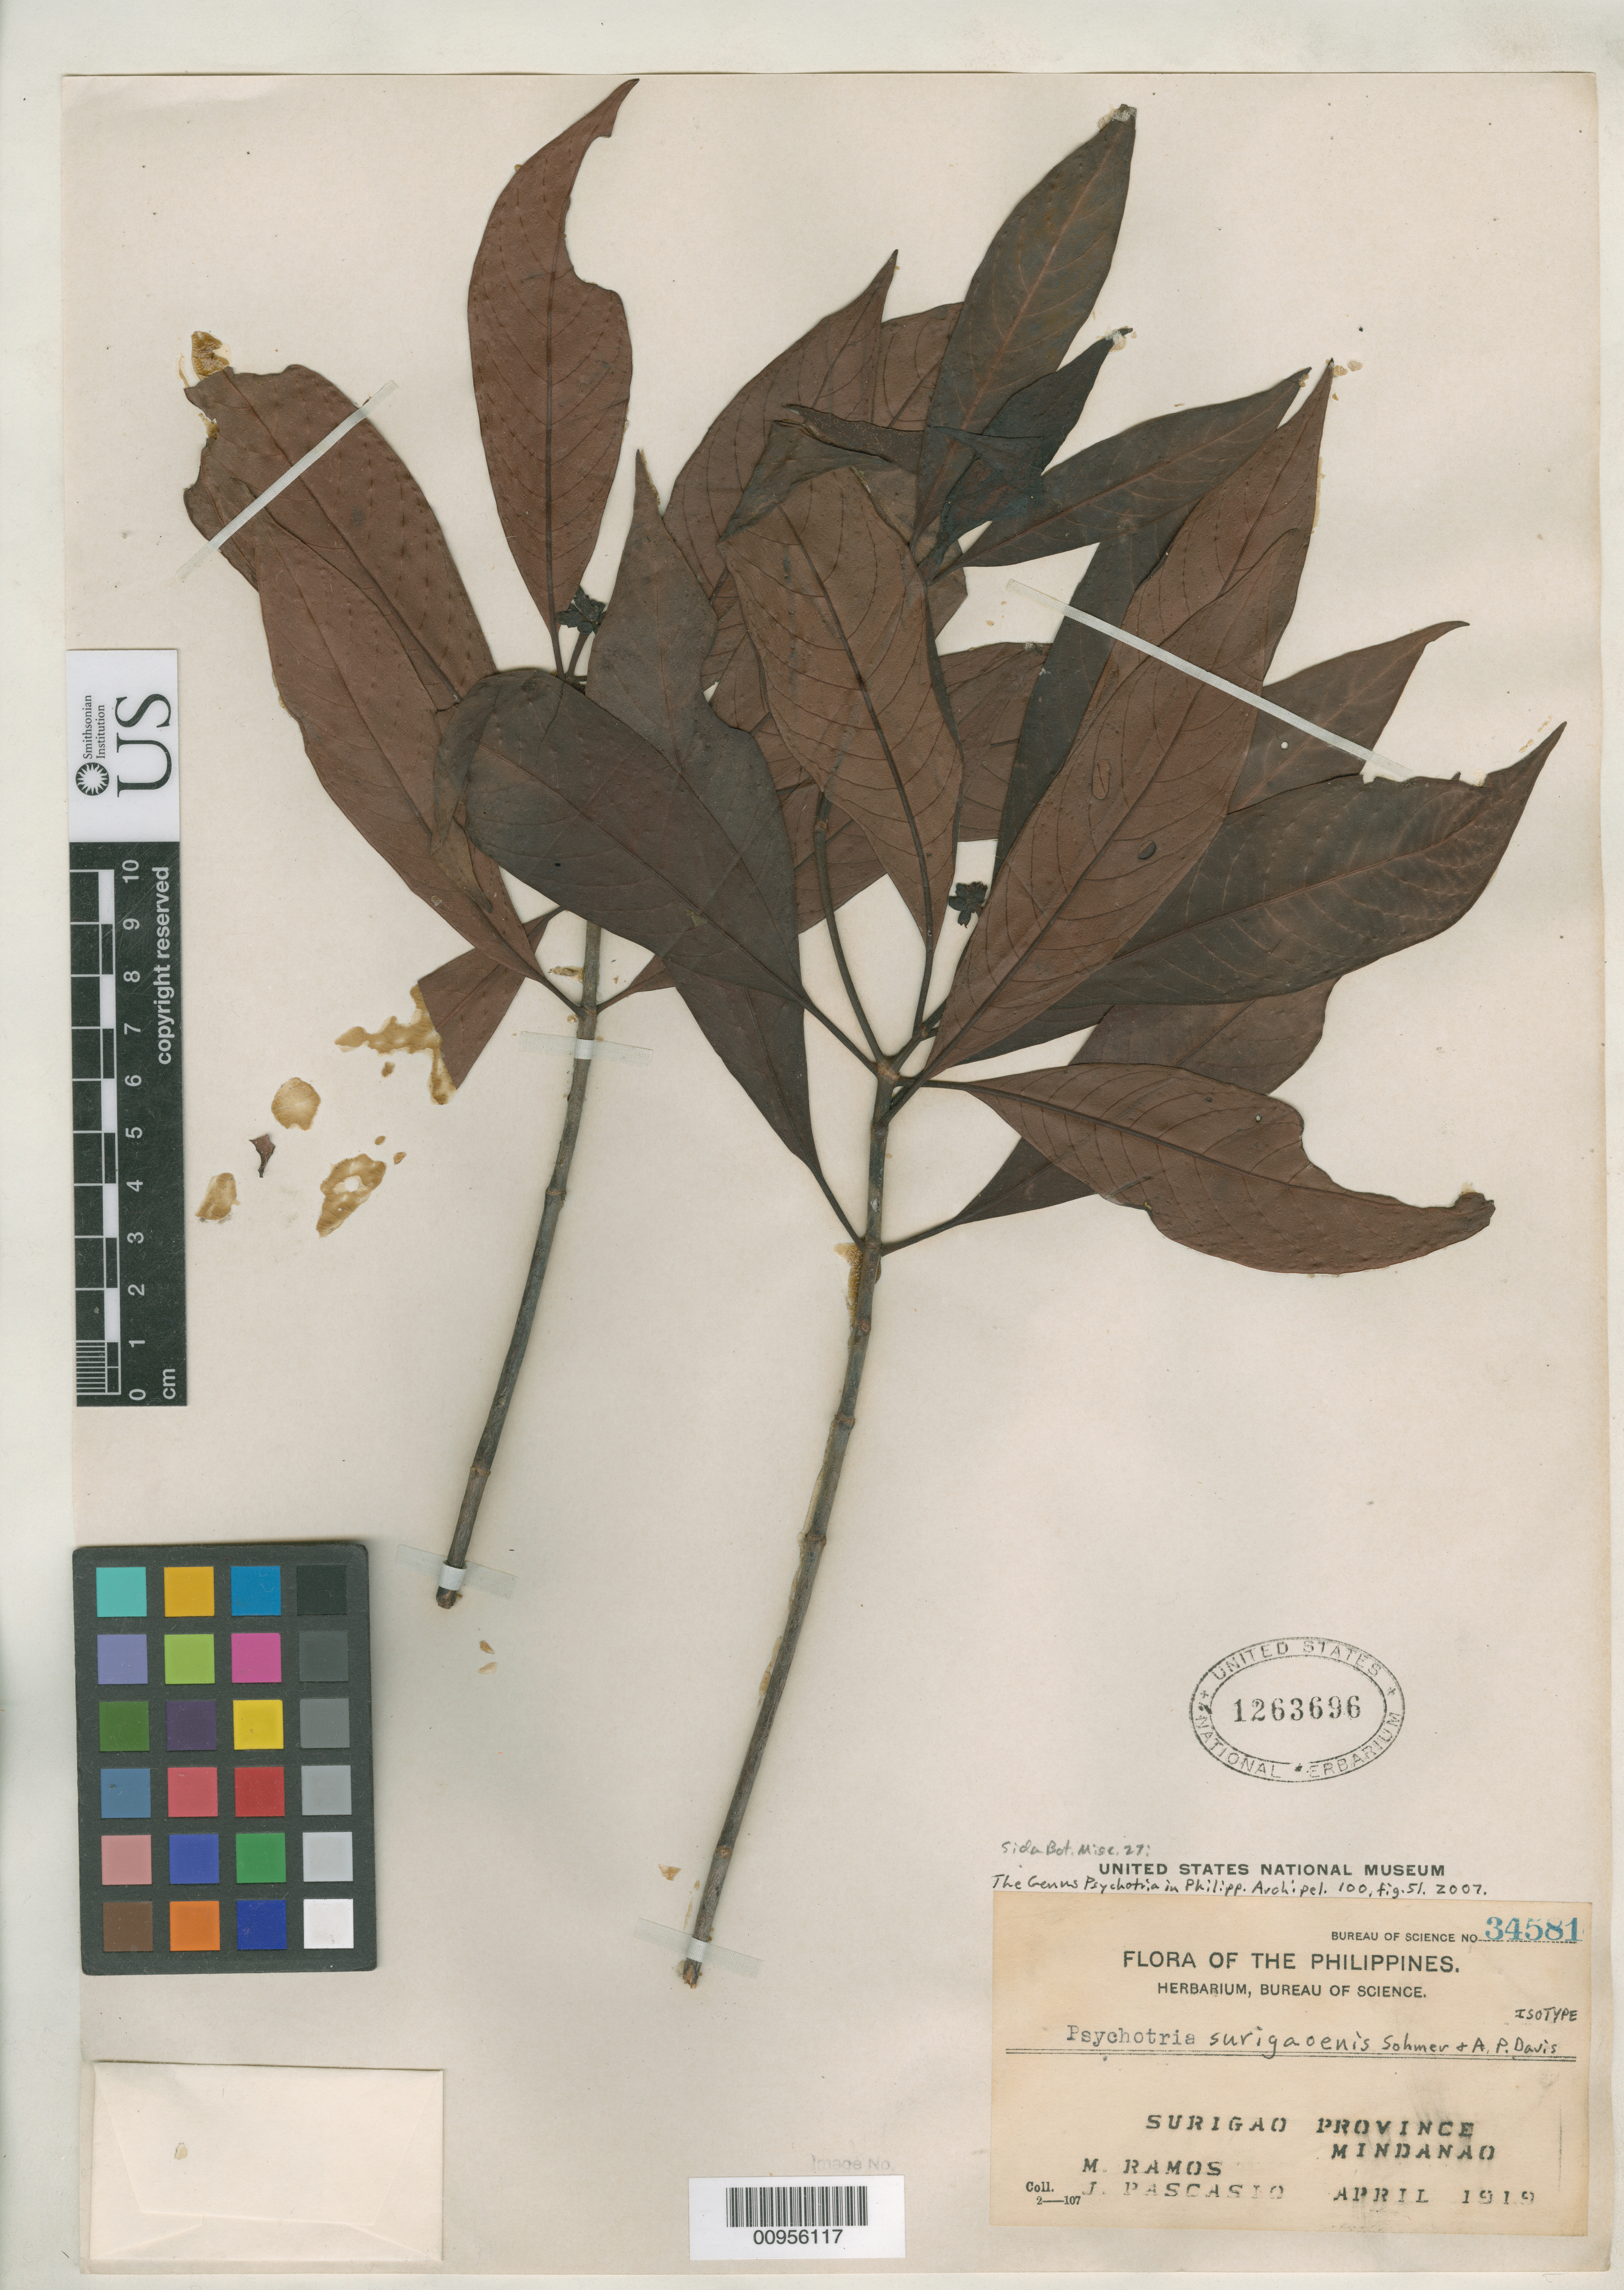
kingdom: Plantae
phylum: Tracheophyta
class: Magnoliopsida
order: Gentianales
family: Rubiaceae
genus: Psychotria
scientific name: Psychotria surigaoensis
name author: Sohmer & A.P. Davis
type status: Isotype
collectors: M. Ramos & J. Pascasio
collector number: Bur. Sci. 34581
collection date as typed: Apr 1919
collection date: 1919-04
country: Philippines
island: Mindanao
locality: Surigao Province, Mindanao.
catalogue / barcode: US 1263696